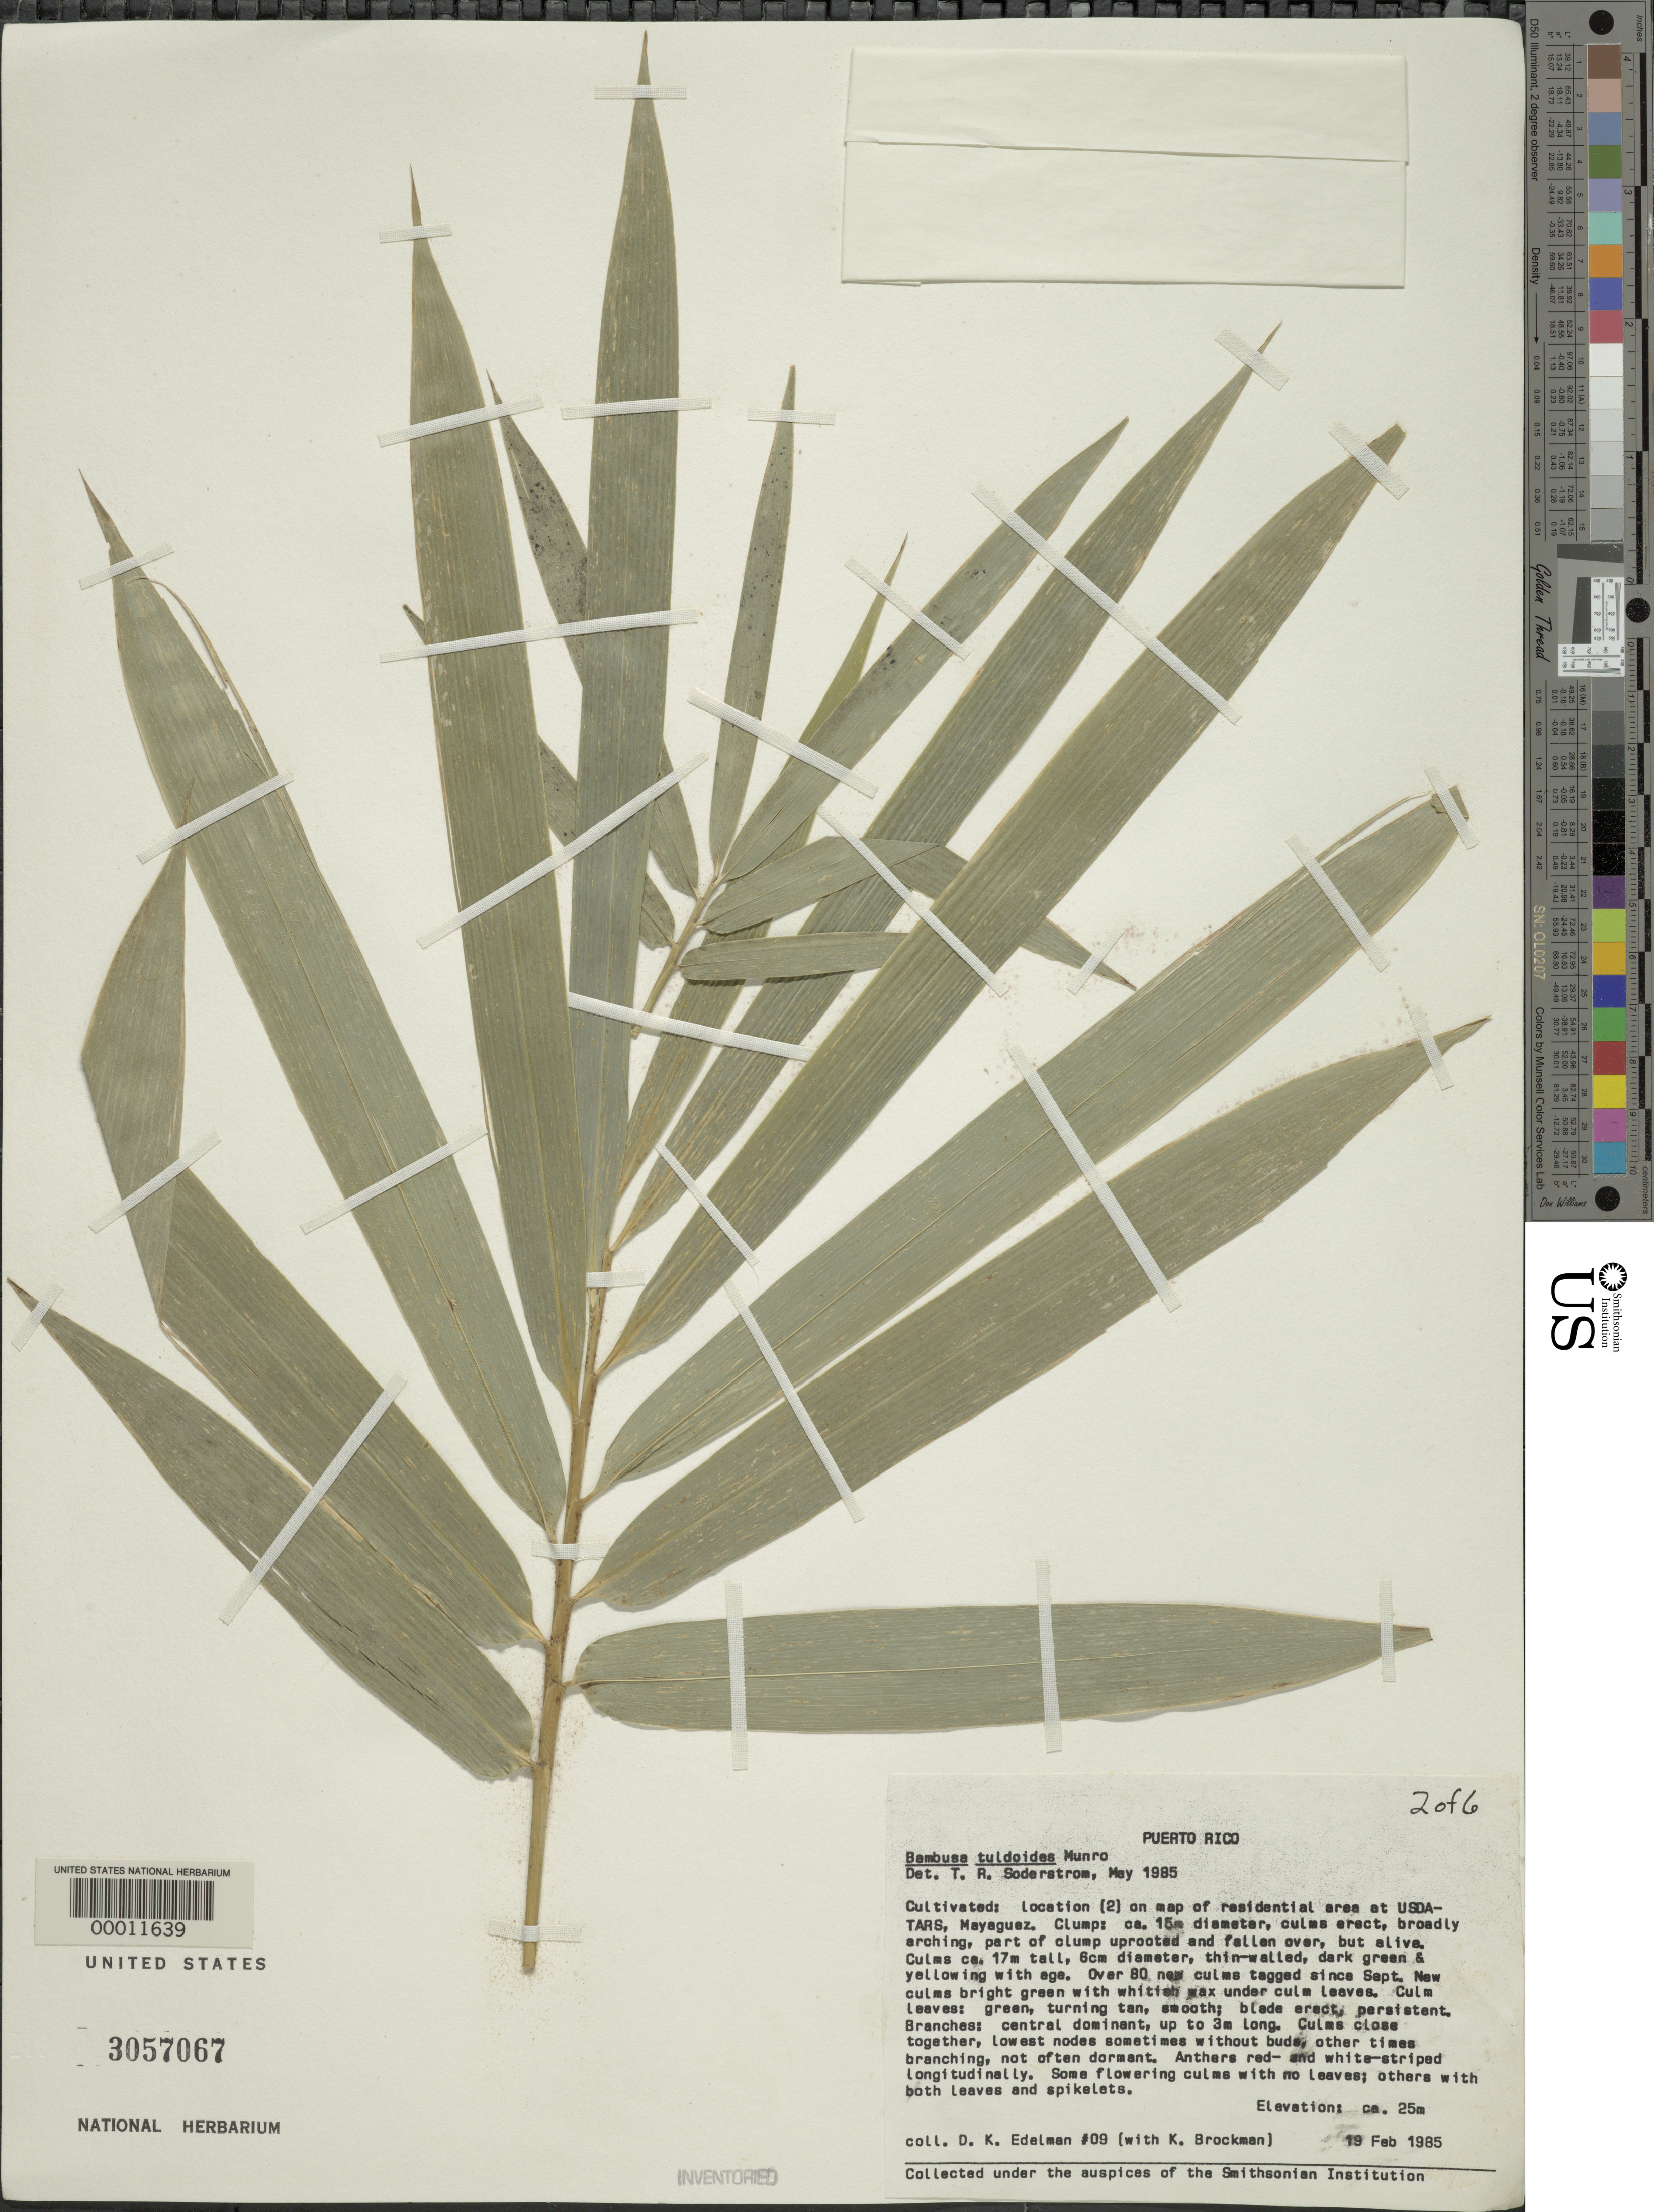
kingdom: Plantae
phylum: Tracheophyta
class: Liliopsida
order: Poales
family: Poaceae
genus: Bambusa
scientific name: Bambusa tuldoides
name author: Munro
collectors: D. Edelman & K. Brockman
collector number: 09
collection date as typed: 19 Feb 1985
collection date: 1985-02-19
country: Puerto Rico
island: Greater Antilles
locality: Mayaguez, usda-tars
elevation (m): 25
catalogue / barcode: US 3057067